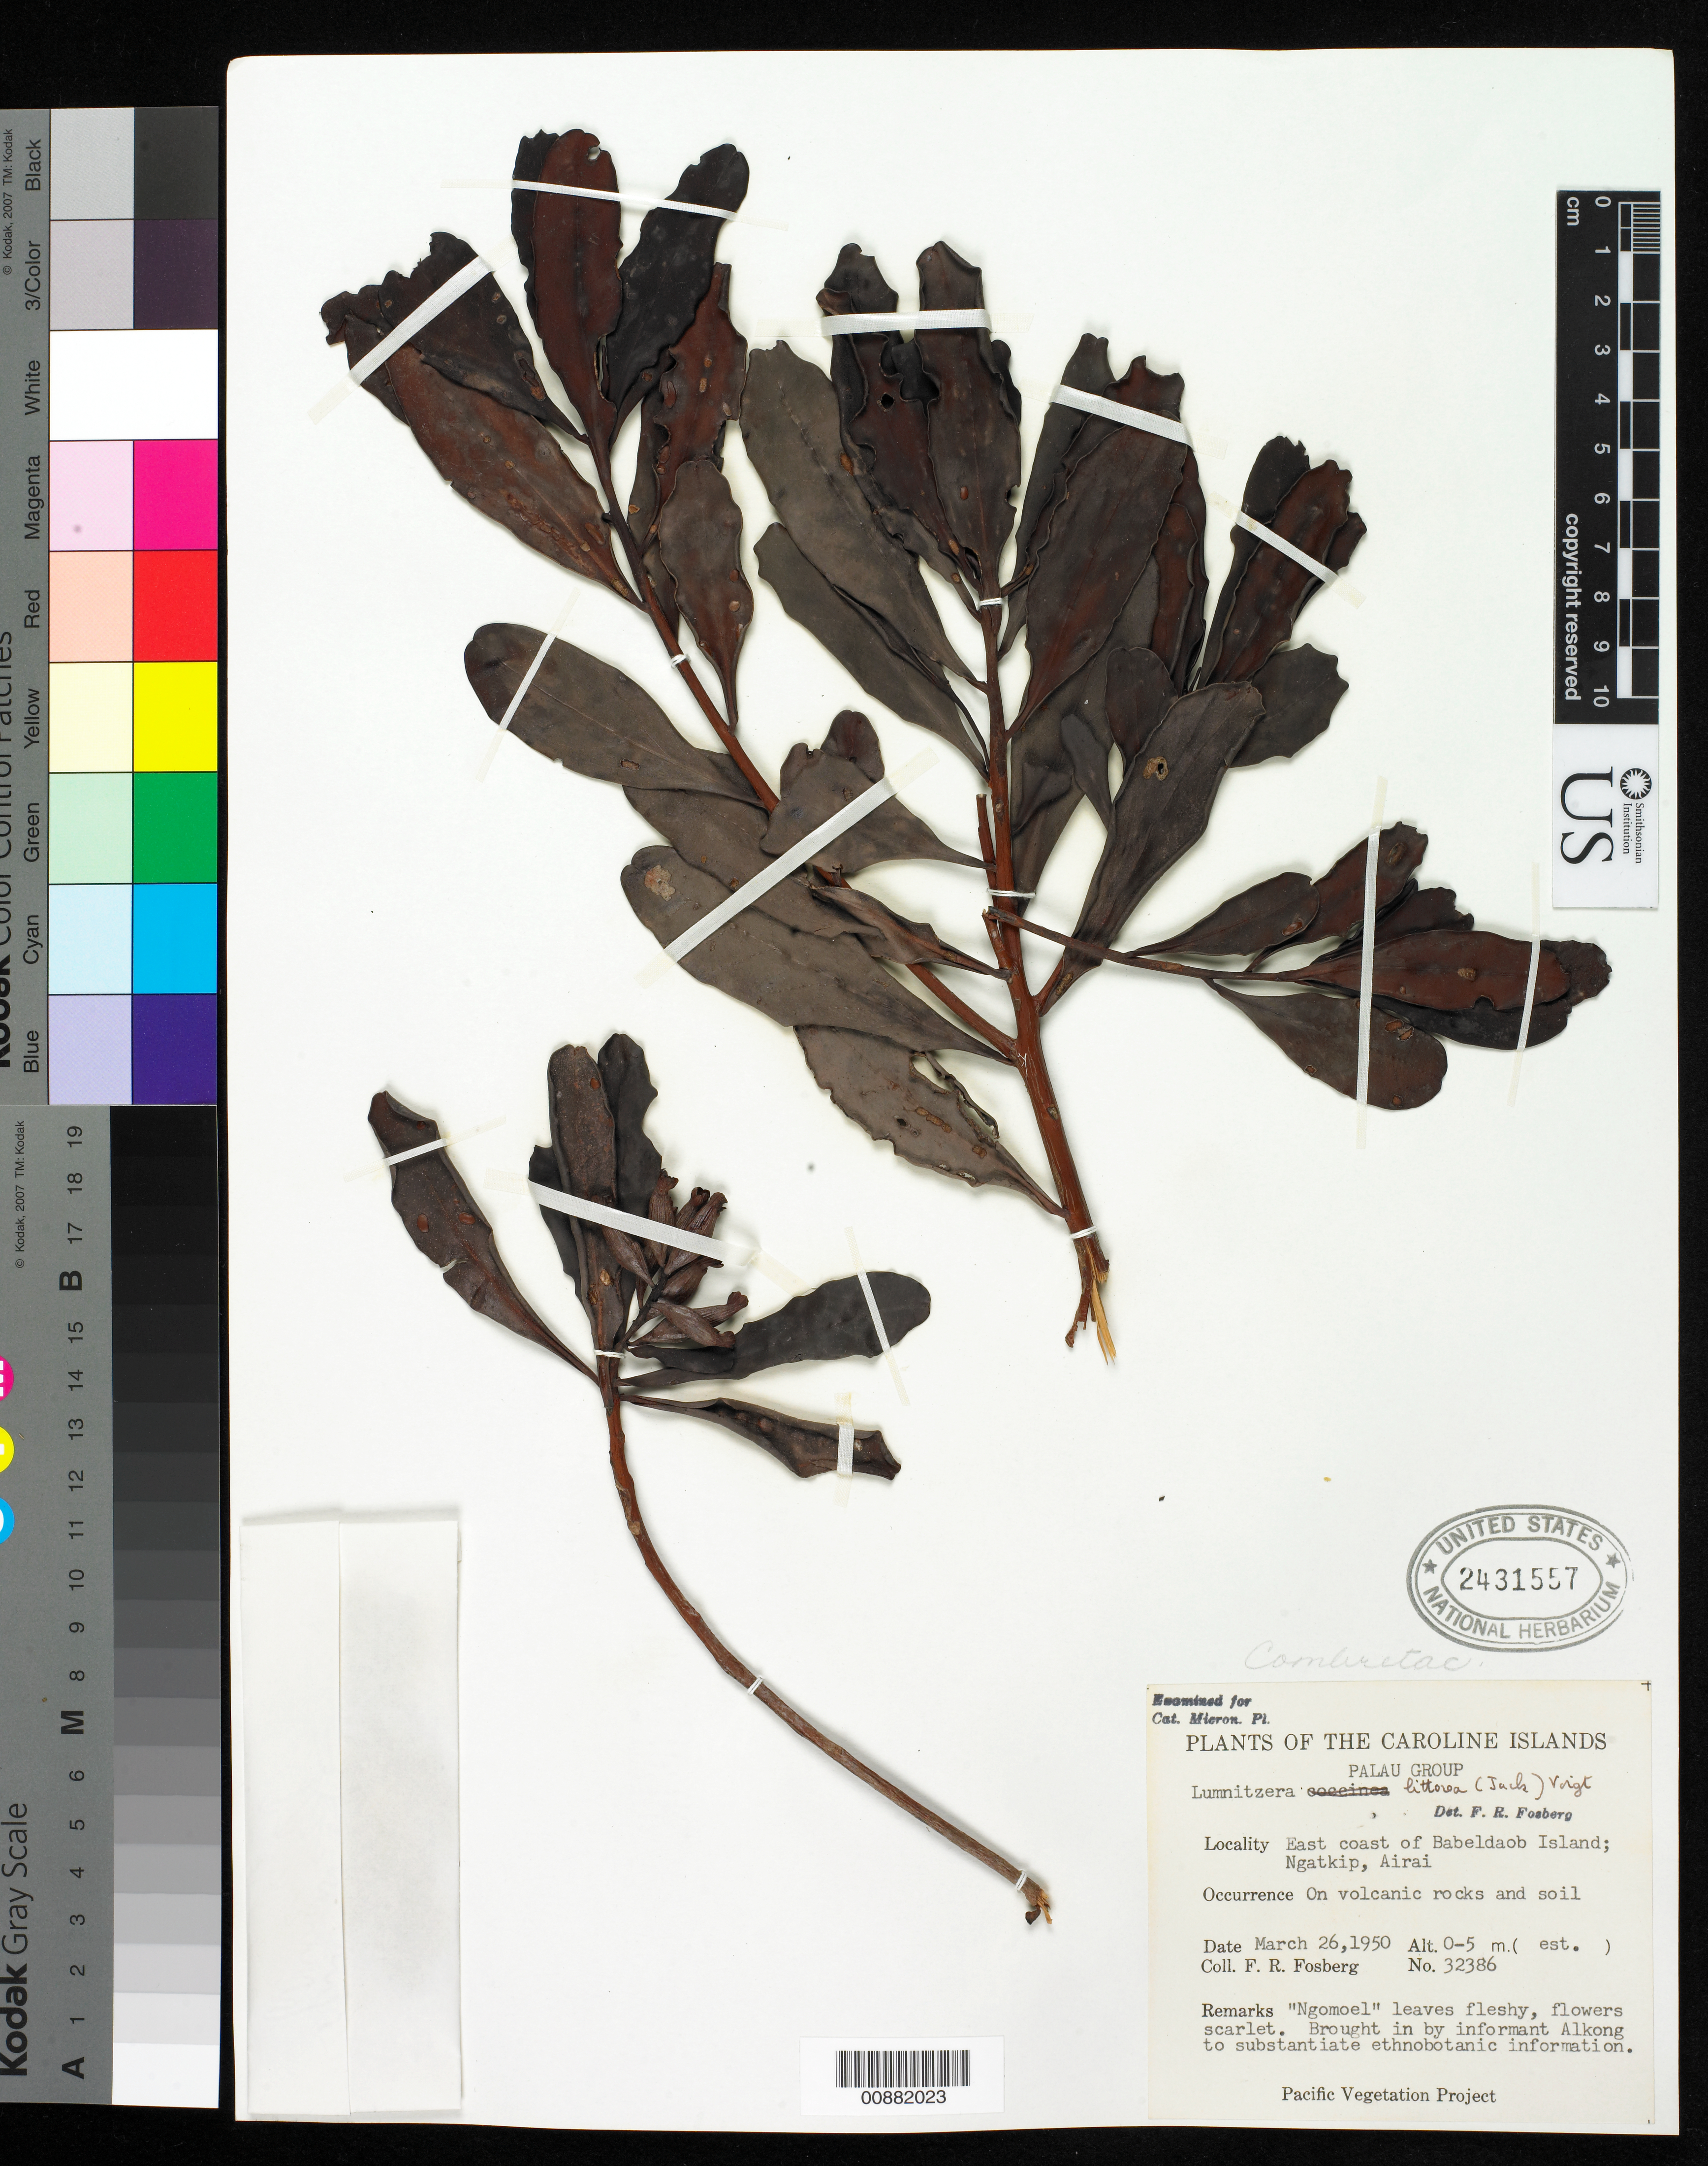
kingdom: Plantae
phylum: Tracheophyta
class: Magnoliopsida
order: Myrtales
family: Combretaceae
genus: Lumnitzera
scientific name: Lumnitzera littorea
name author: (Jack) Voight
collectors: F. R. Fosberg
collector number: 32386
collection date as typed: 26 Mar 1950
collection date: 1950-03-26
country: Palau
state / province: Airai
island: Babeldaob [Babelthuap]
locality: East coast of Babeldaob island; Ngatkip, Airai.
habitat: on volcanic rocks and soil.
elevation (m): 0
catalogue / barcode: US 2431557